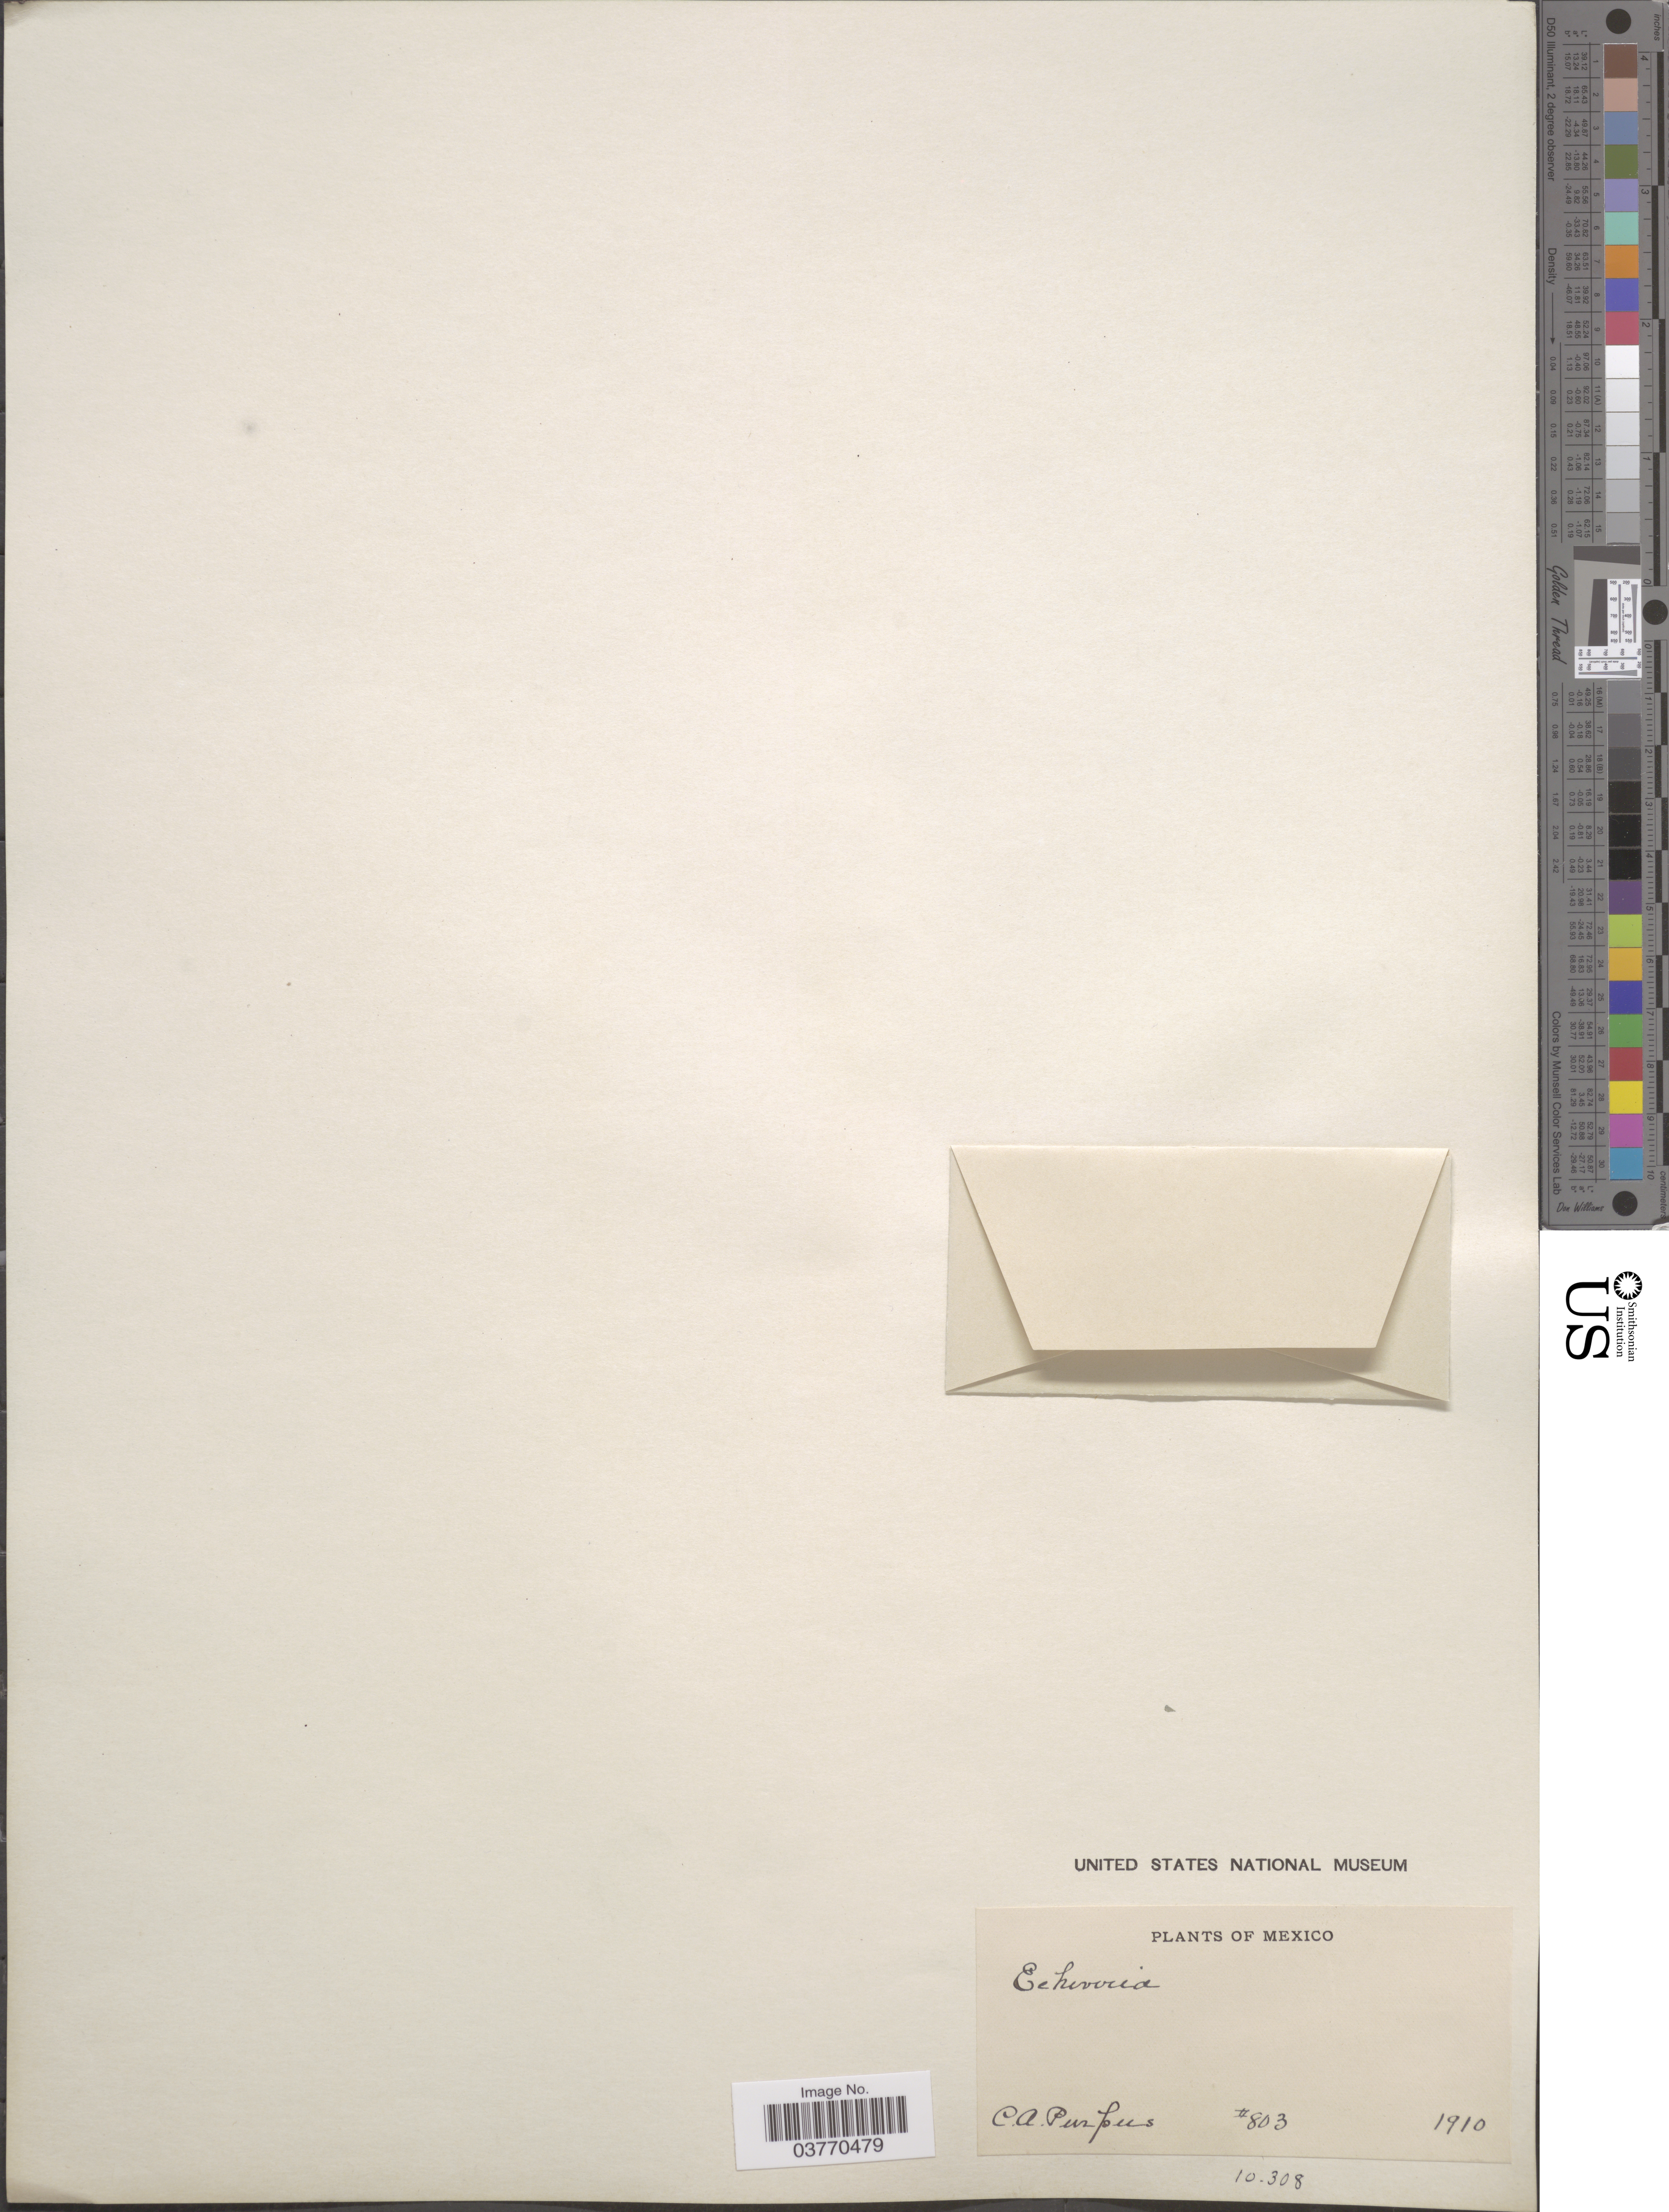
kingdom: Plantae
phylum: Tracheophyta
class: Magnoliopsida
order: Saxifragales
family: Crassulaceae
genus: Echeveria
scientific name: Echeveria sp.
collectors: C. A. Purpus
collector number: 803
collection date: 1910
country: Mexico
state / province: México